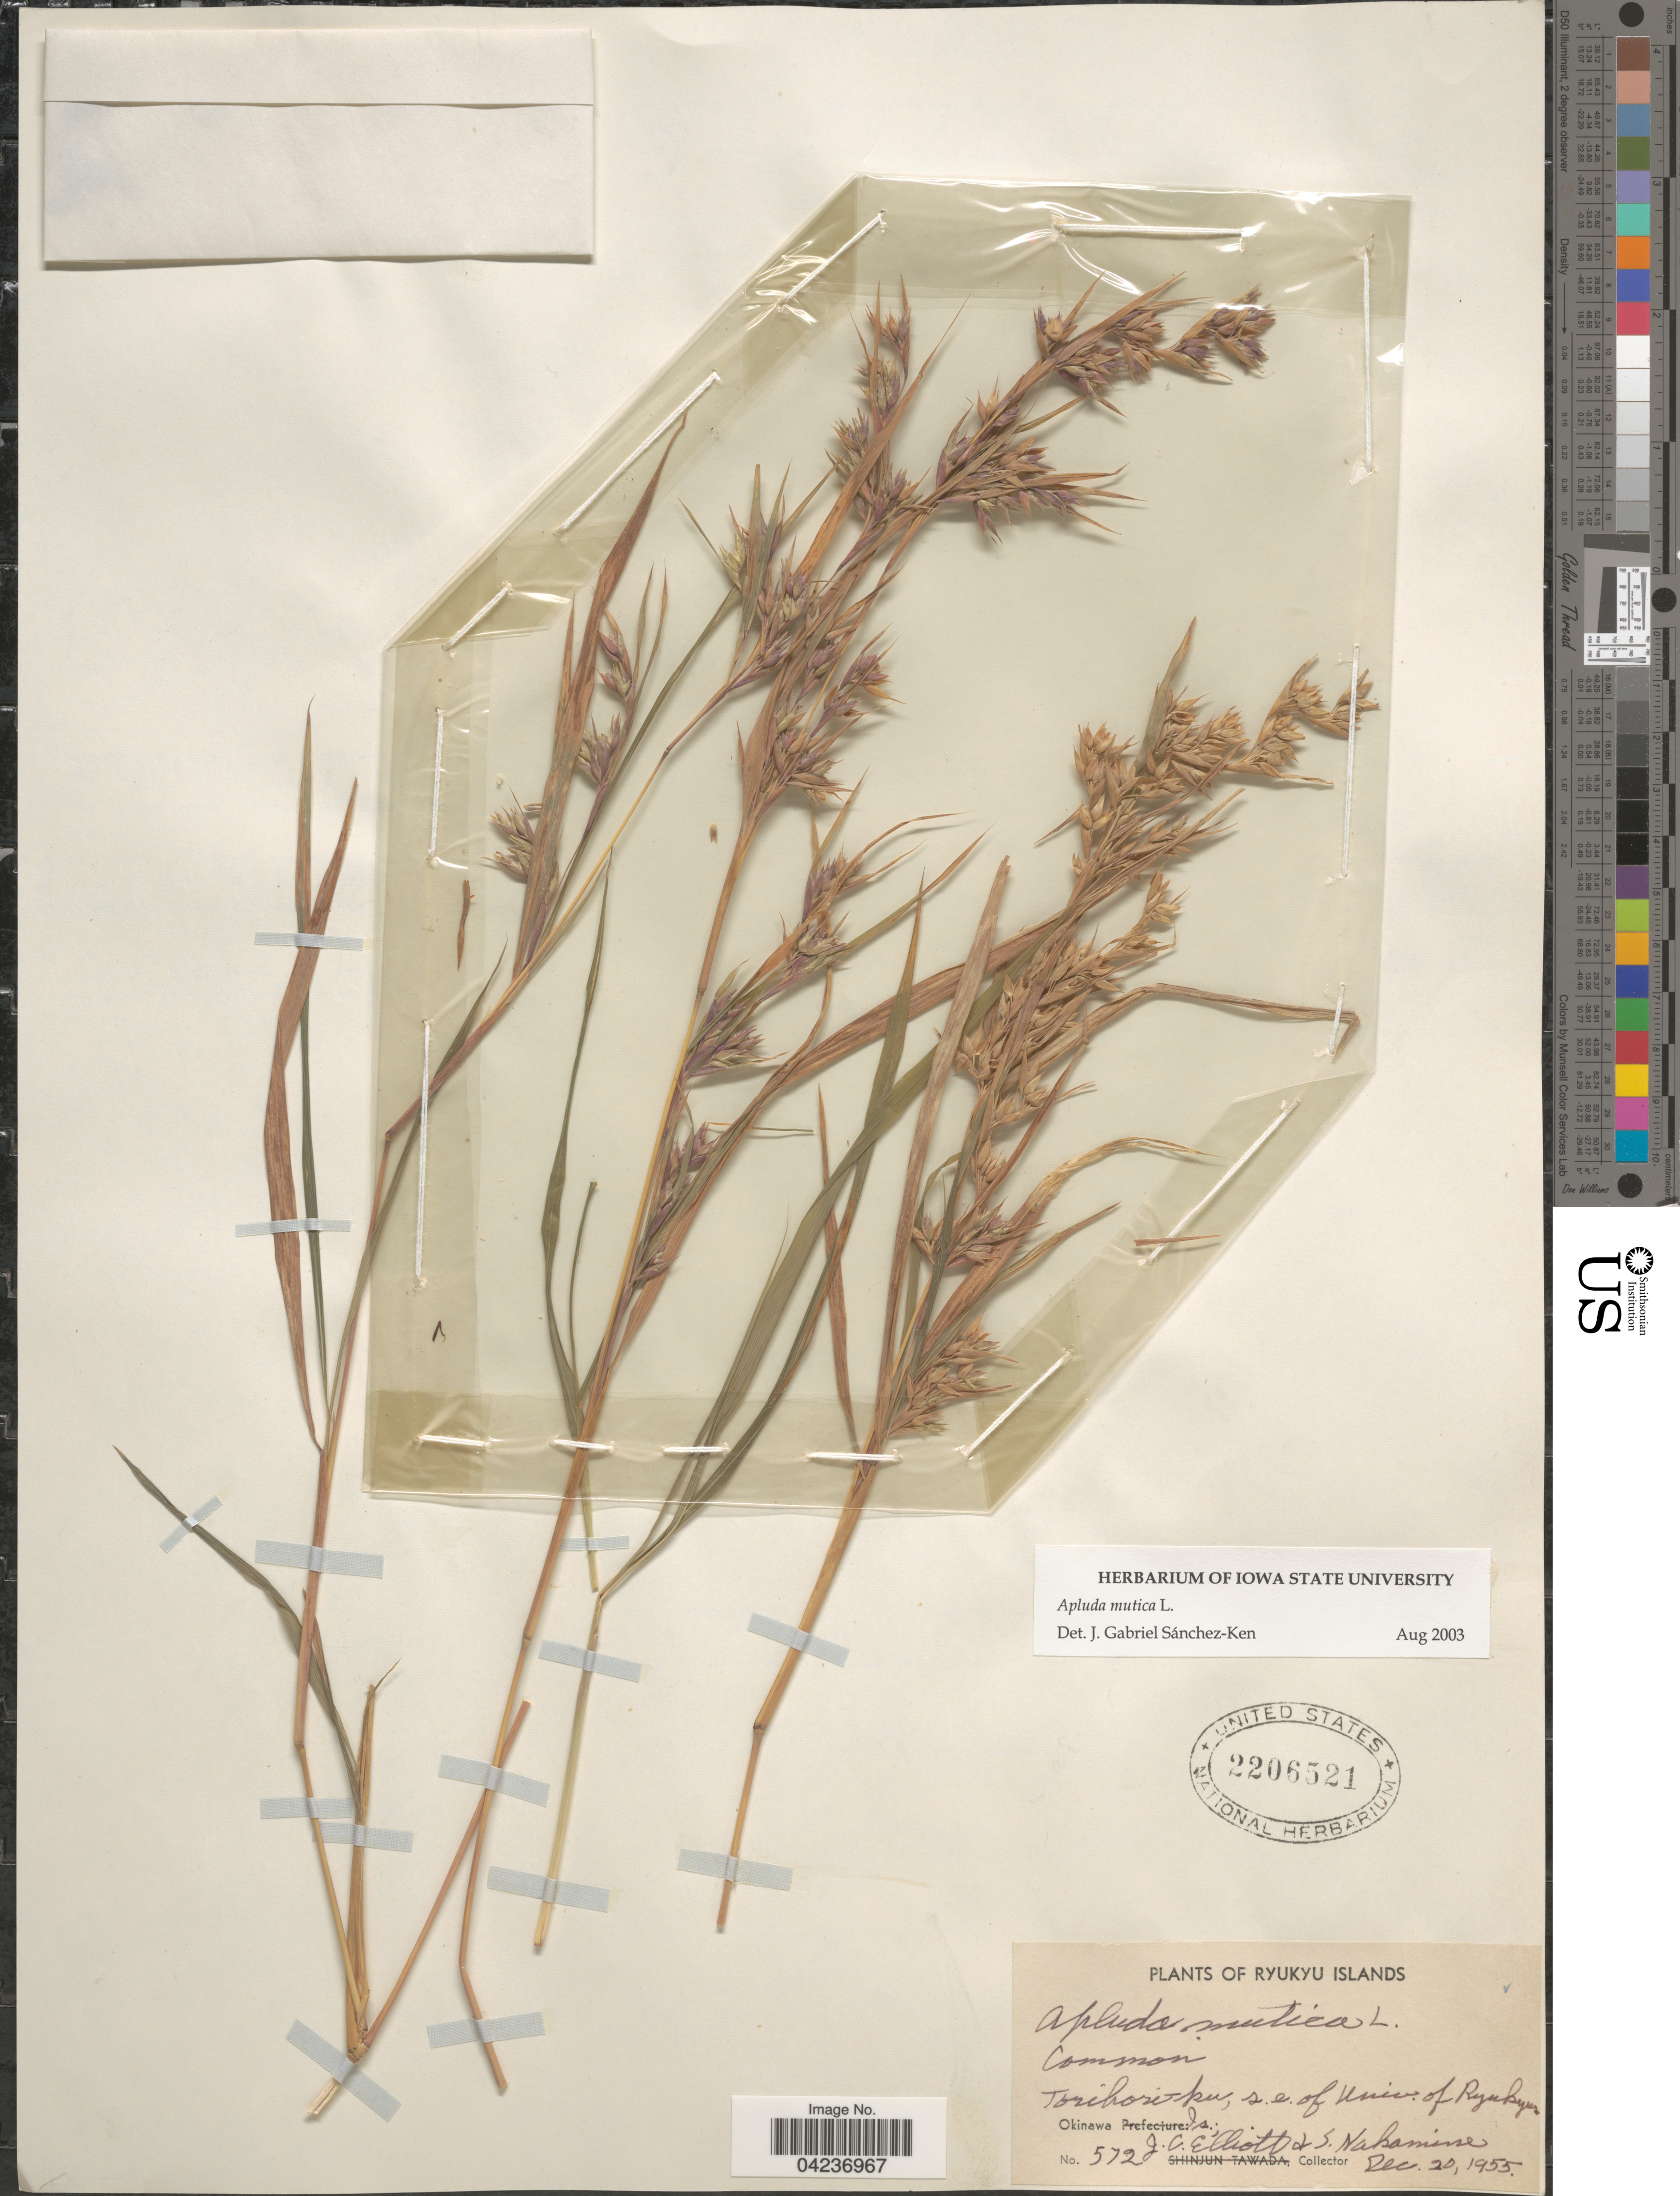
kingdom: Plantae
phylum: Tracheophyta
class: Liliopsida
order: Poales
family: Poaceae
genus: Apluda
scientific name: Apluda mutica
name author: L.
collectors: J. C. Elliott & S. Nakamine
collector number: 572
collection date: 1955-12-20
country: Japan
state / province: Okinawa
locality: Ryukyu Islands. Torihori-ku, s.e. of Univ. of Ryukyu.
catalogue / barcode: US 2206521